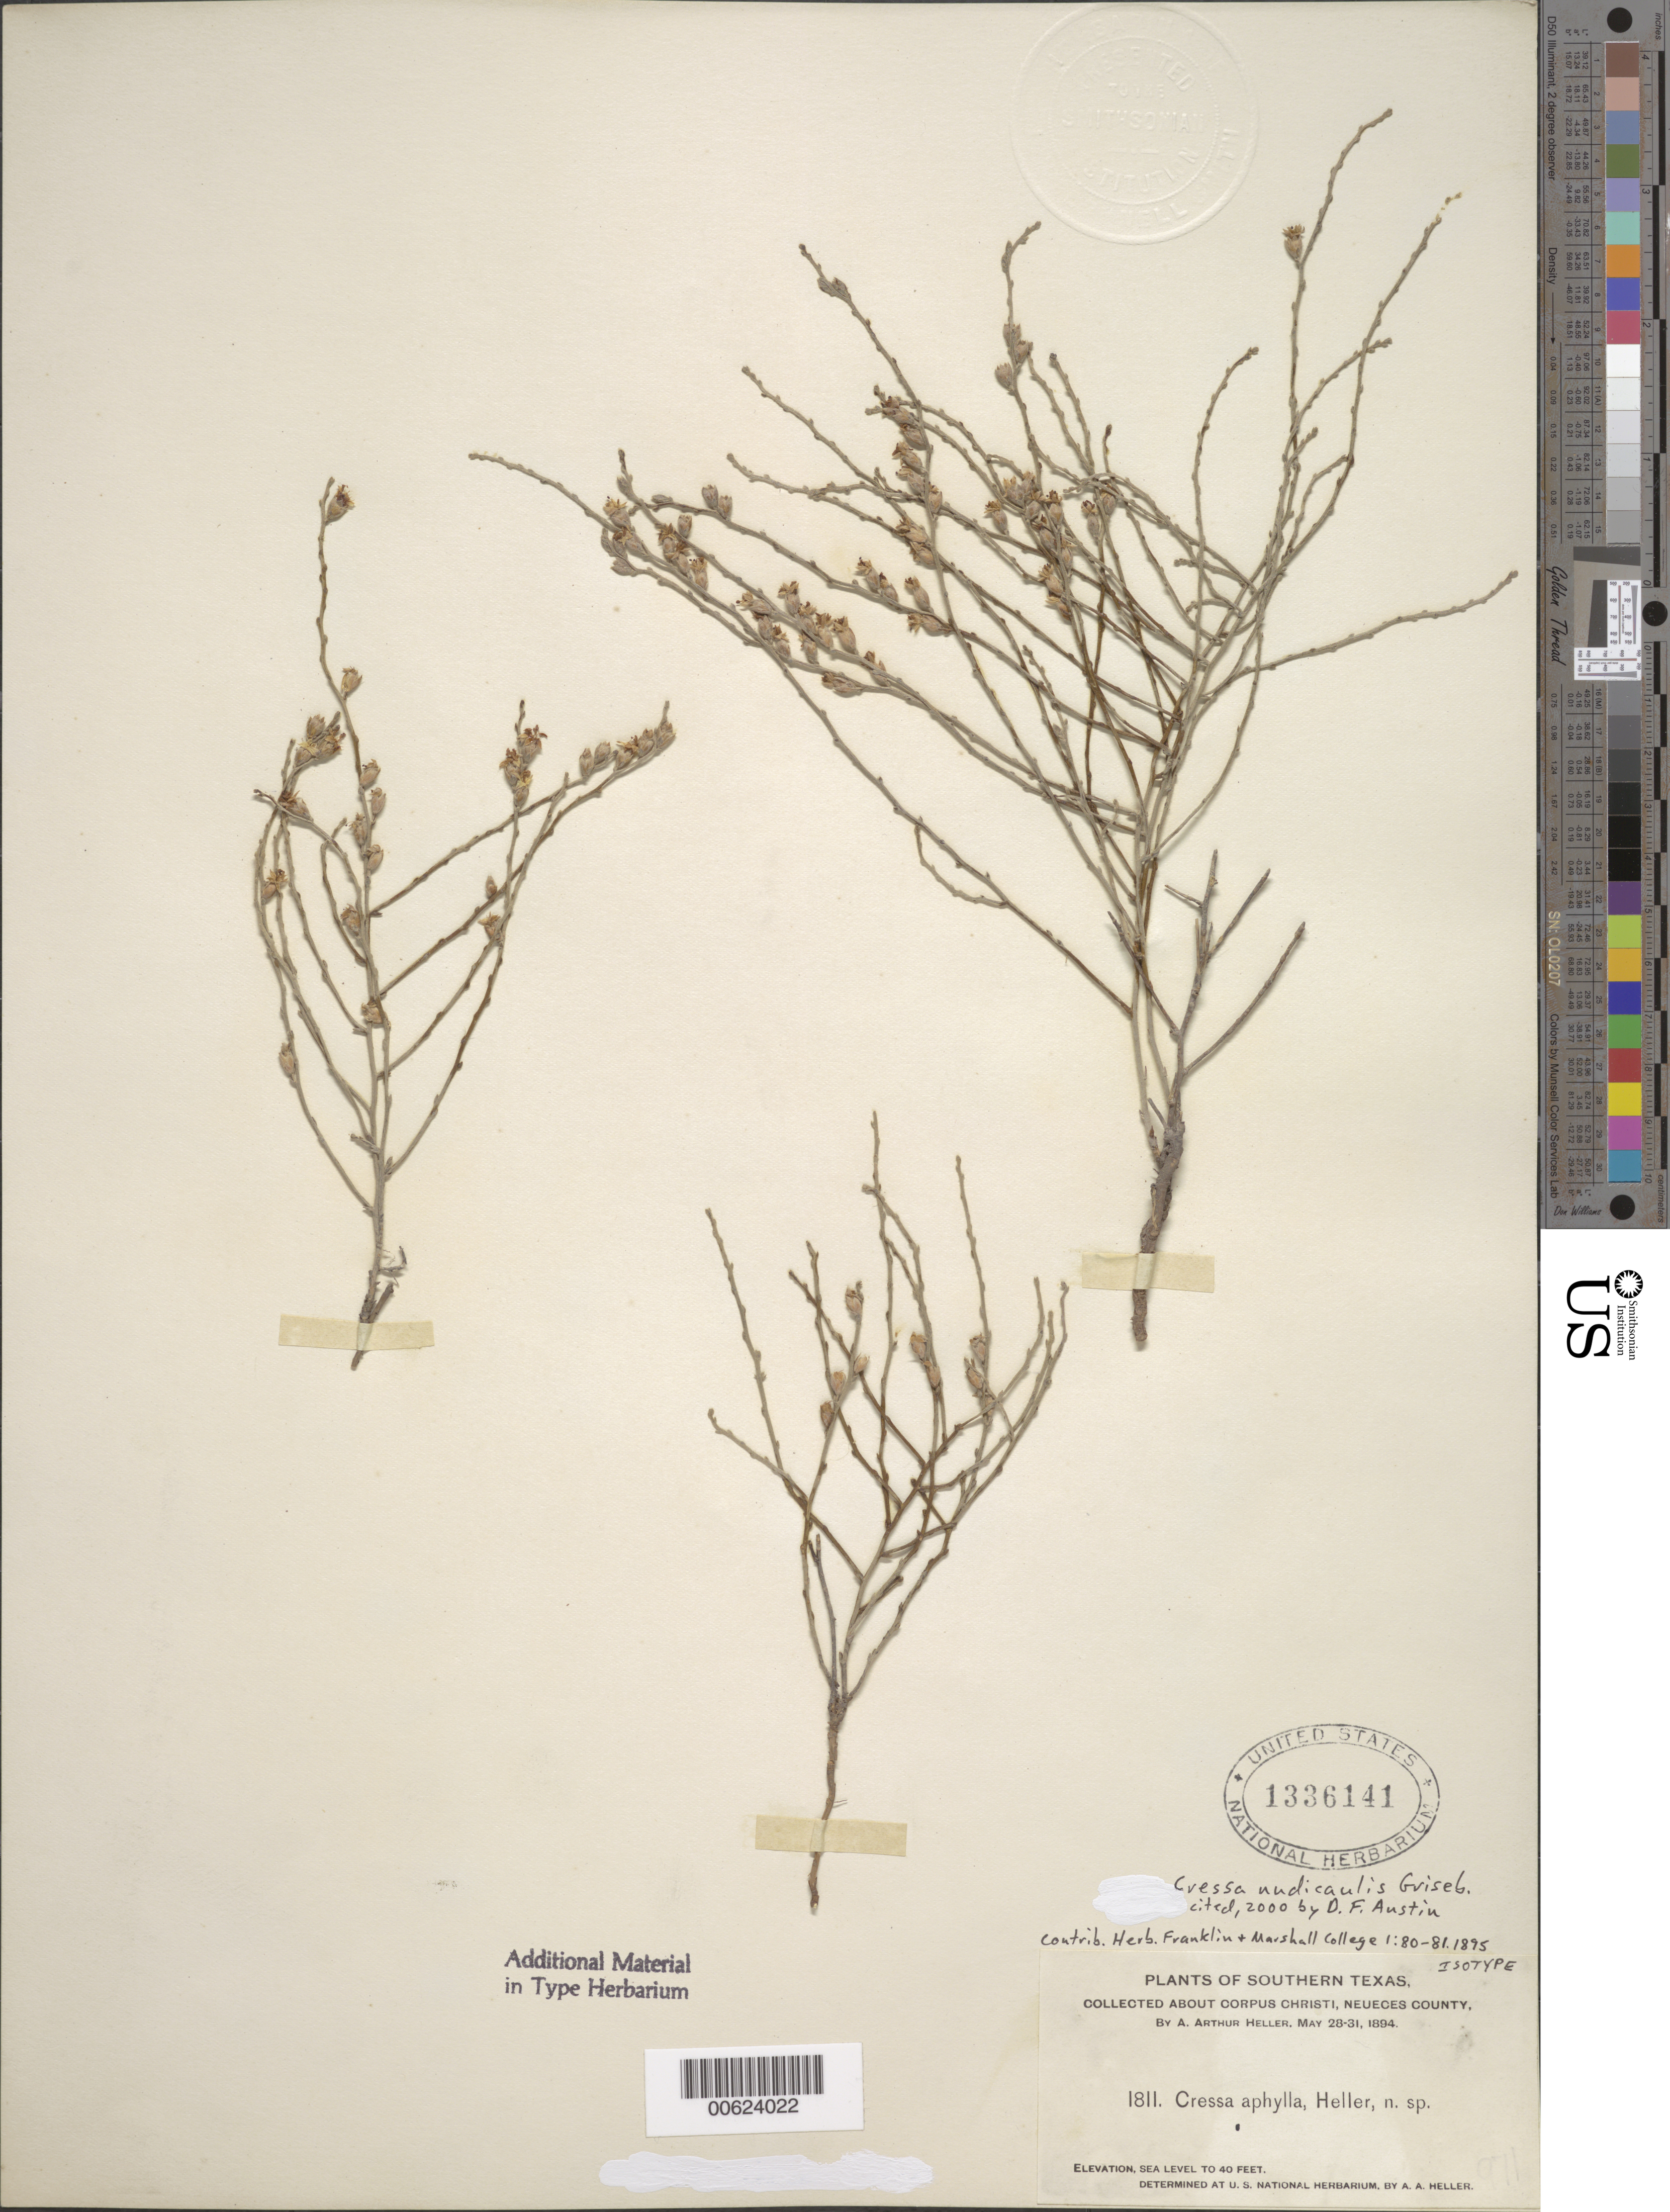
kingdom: Plantae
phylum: Tracheophyta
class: Magnoliopsida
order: Solanales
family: Convolvulaceae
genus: Cressa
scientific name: Cressa nudicaulis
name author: Griseb.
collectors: A. A. Heller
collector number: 1811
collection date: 1894-05-28/1894-05-31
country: United States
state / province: Texas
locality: Southern Texas. Collected about Corpus Christi, Neueces County.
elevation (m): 0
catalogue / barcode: US 1336141